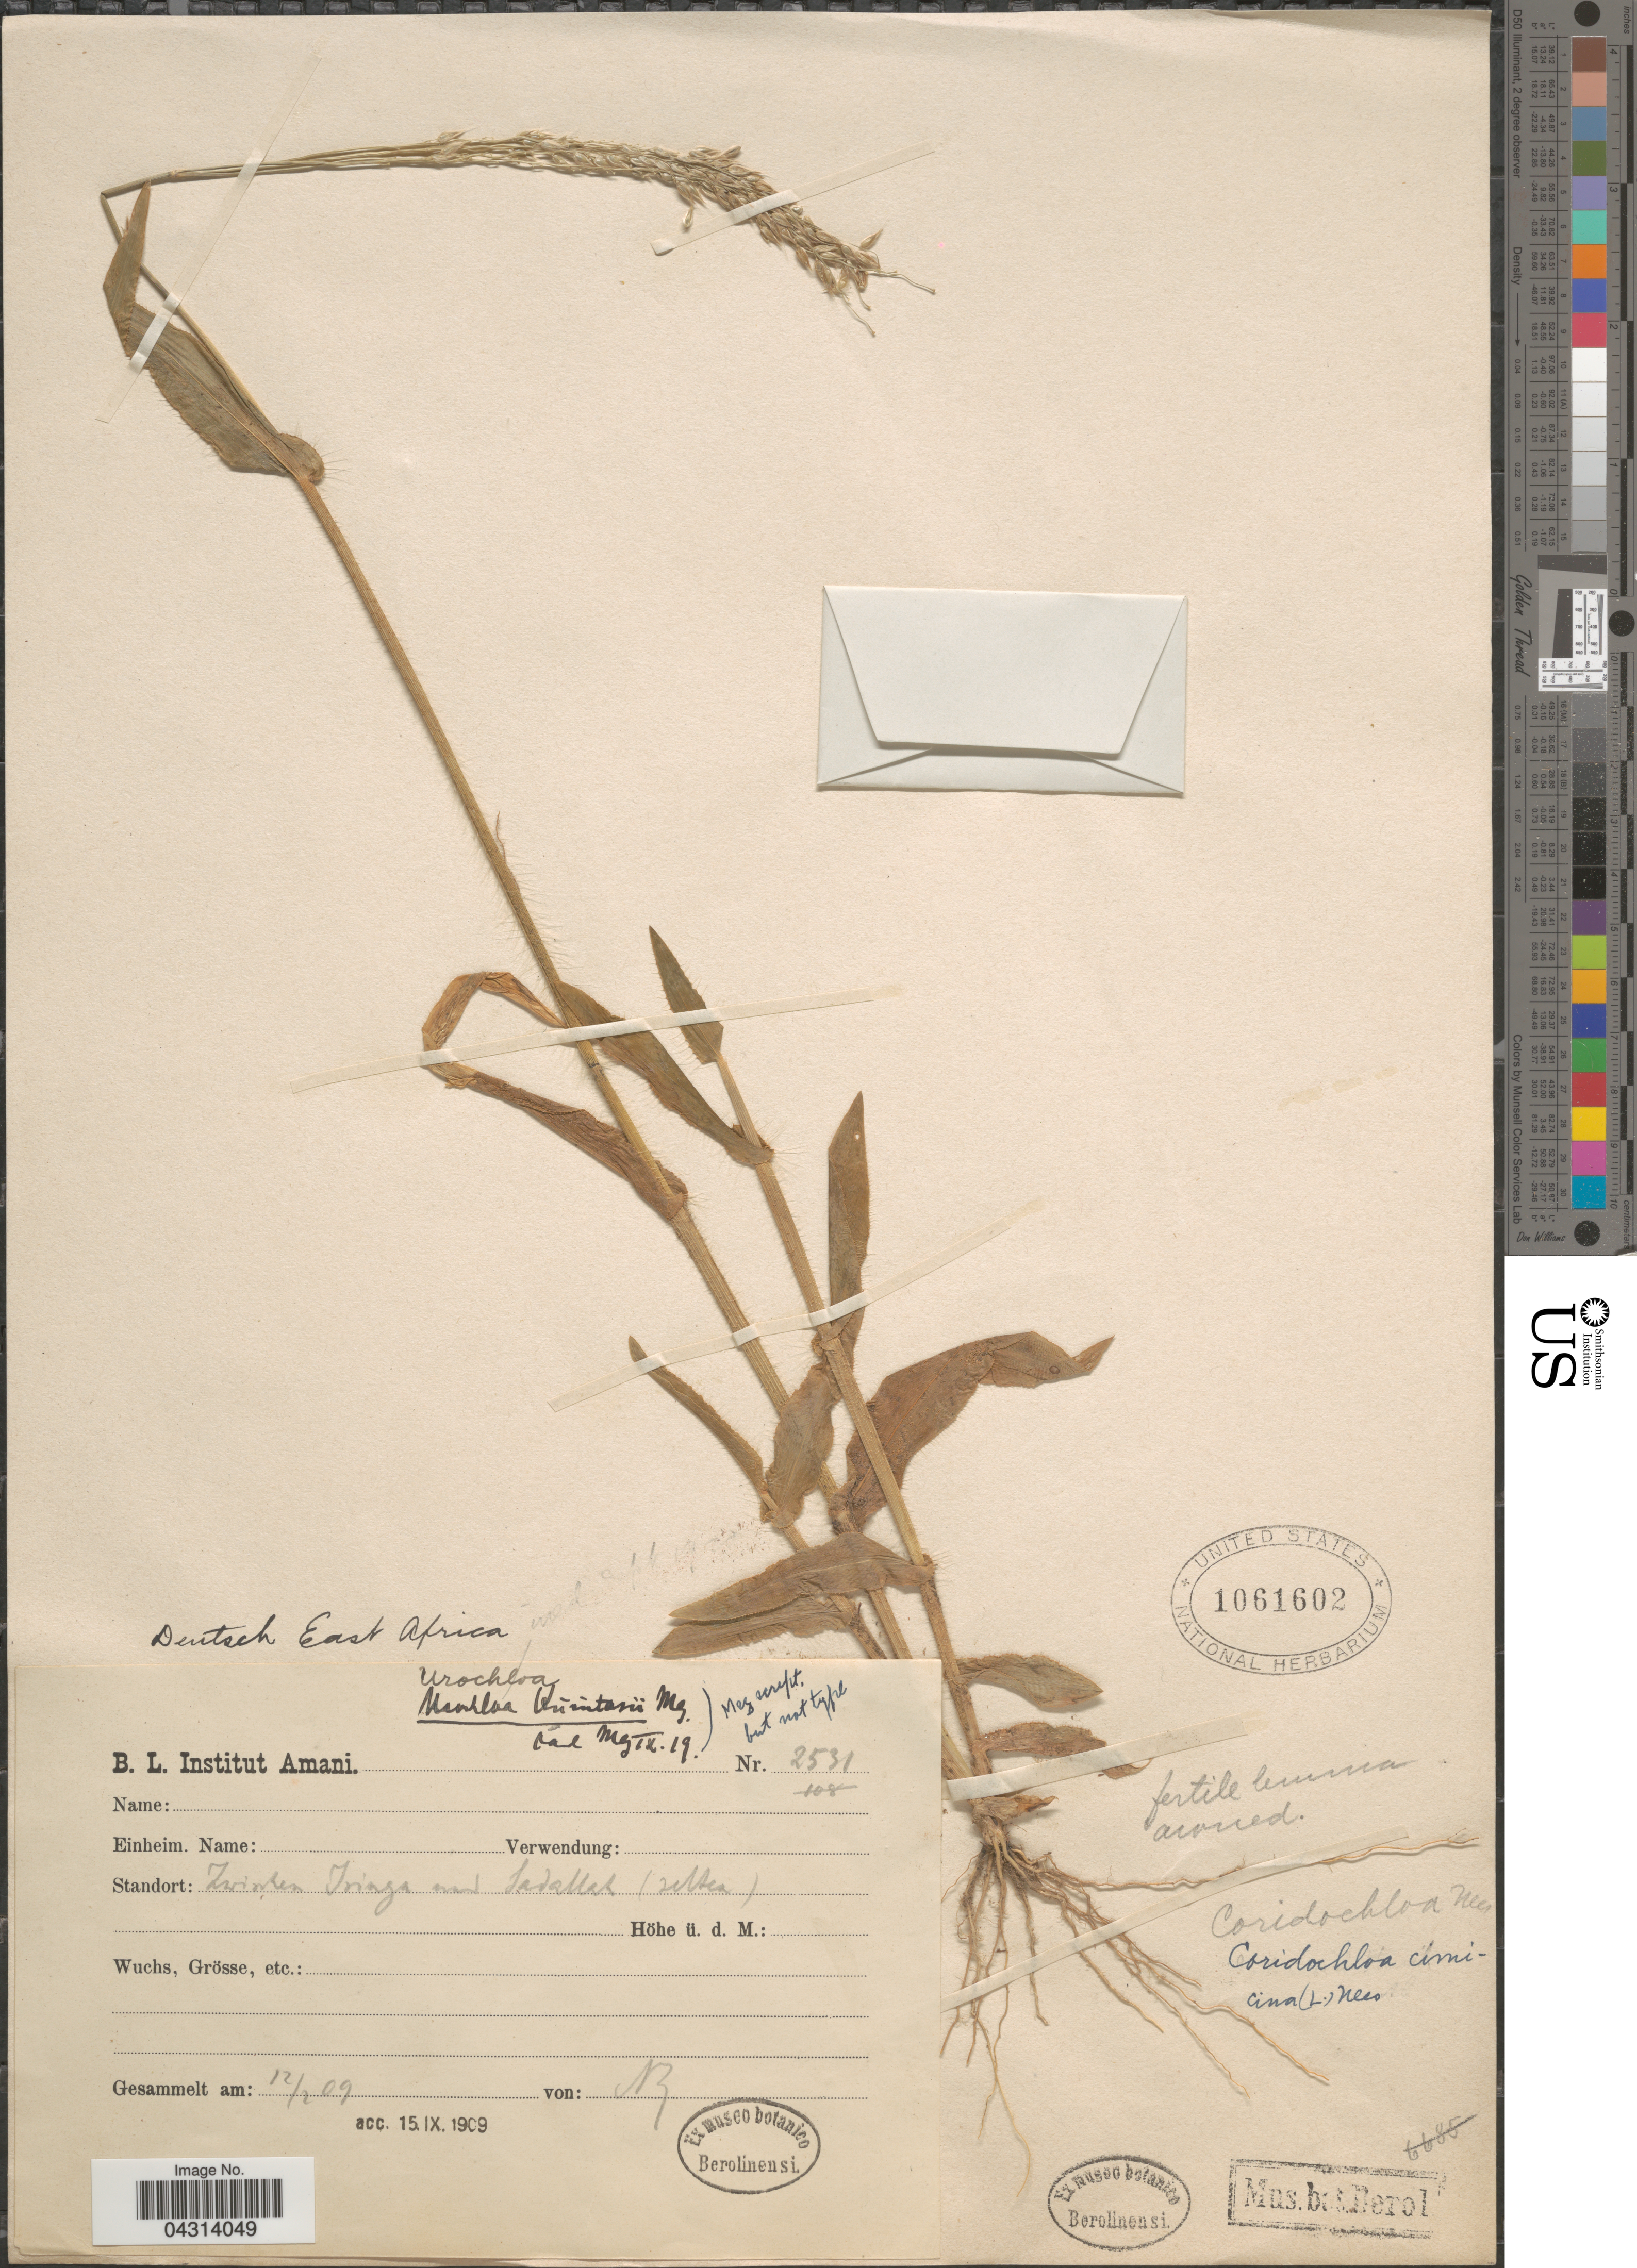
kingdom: Plantae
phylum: Tracheophyta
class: Liliopsida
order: Poales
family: Poaceae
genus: Alloteropsis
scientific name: Alloteropsis cimicina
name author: (L.) Stapf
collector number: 2531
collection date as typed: Transcribed d/m/y: 12/2/9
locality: Deutsch East Africa. Zwischen Tringa und Sadallah (zettea). [interpreted]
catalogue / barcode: US 1061602